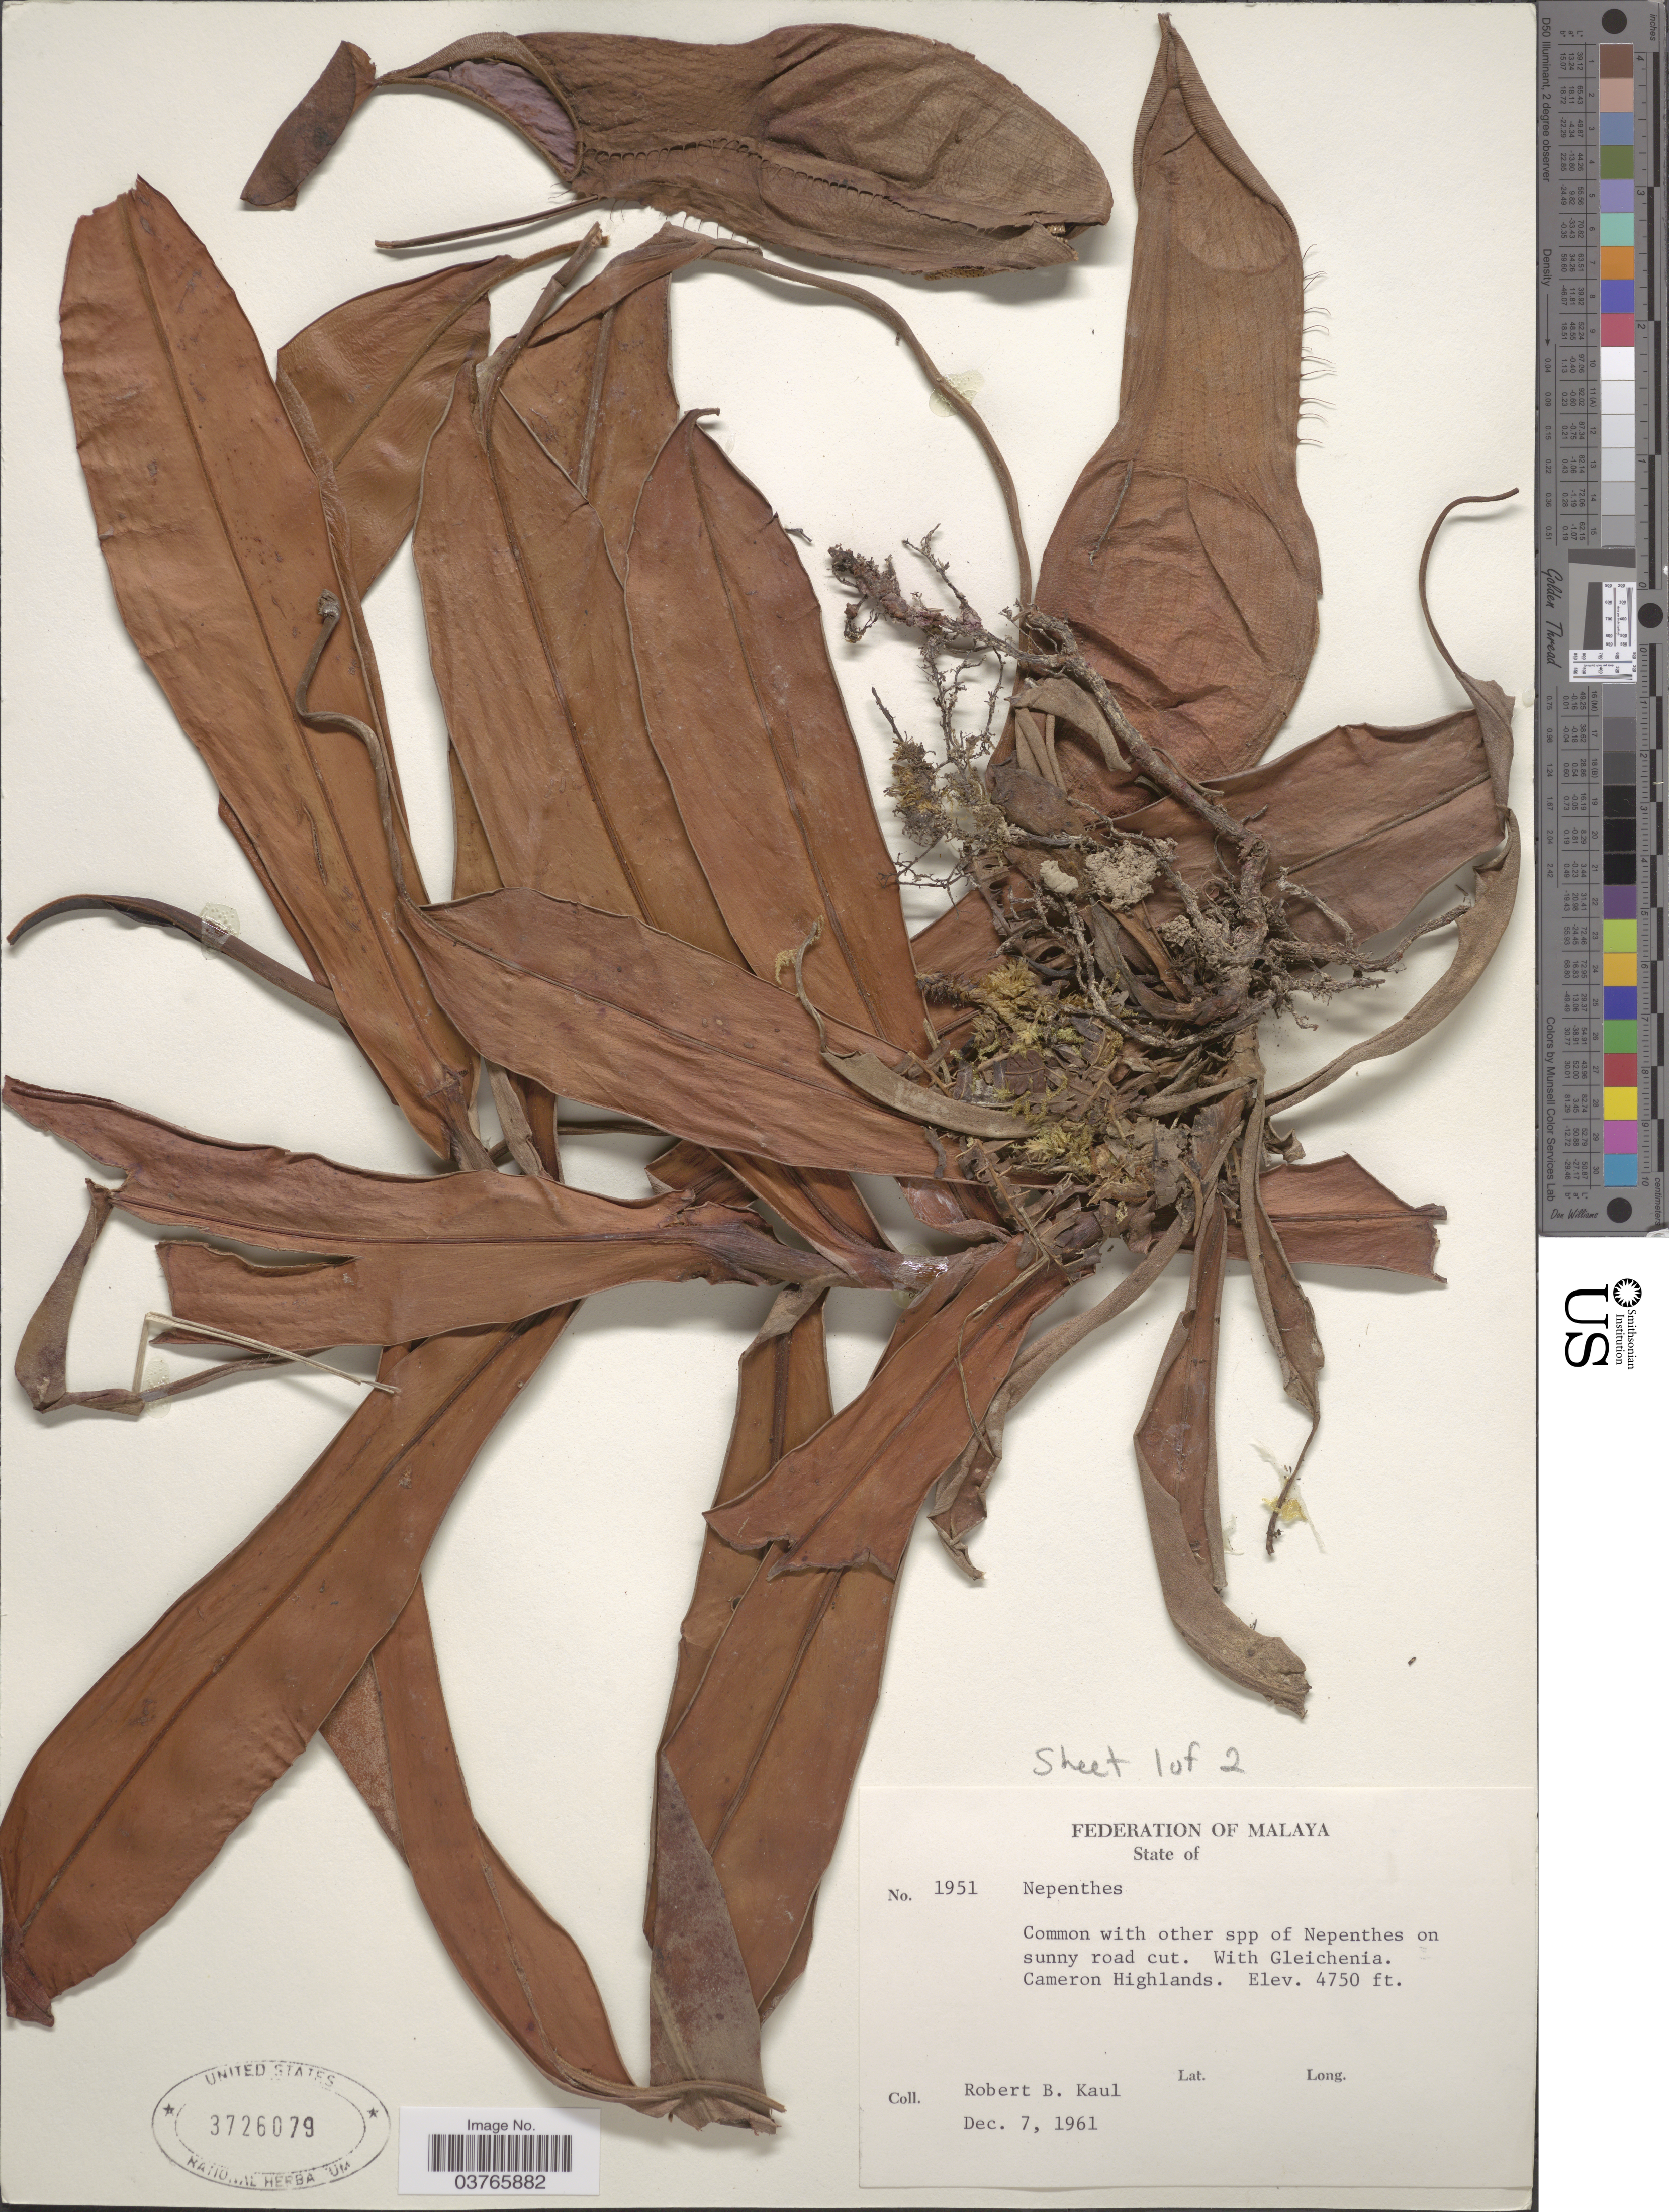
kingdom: Plantae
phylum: Tracheophyta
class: Magnoliopsida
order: Caryophyllales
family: Nepenthaceae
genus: Nepenthes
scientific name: Nepenthes sp.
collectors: R. Kaul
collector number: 1951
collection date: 1961-12-07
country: Malaysia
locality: Federation of Malaya. Cameron Highlands.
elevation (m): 1448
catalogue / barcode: US 3726079